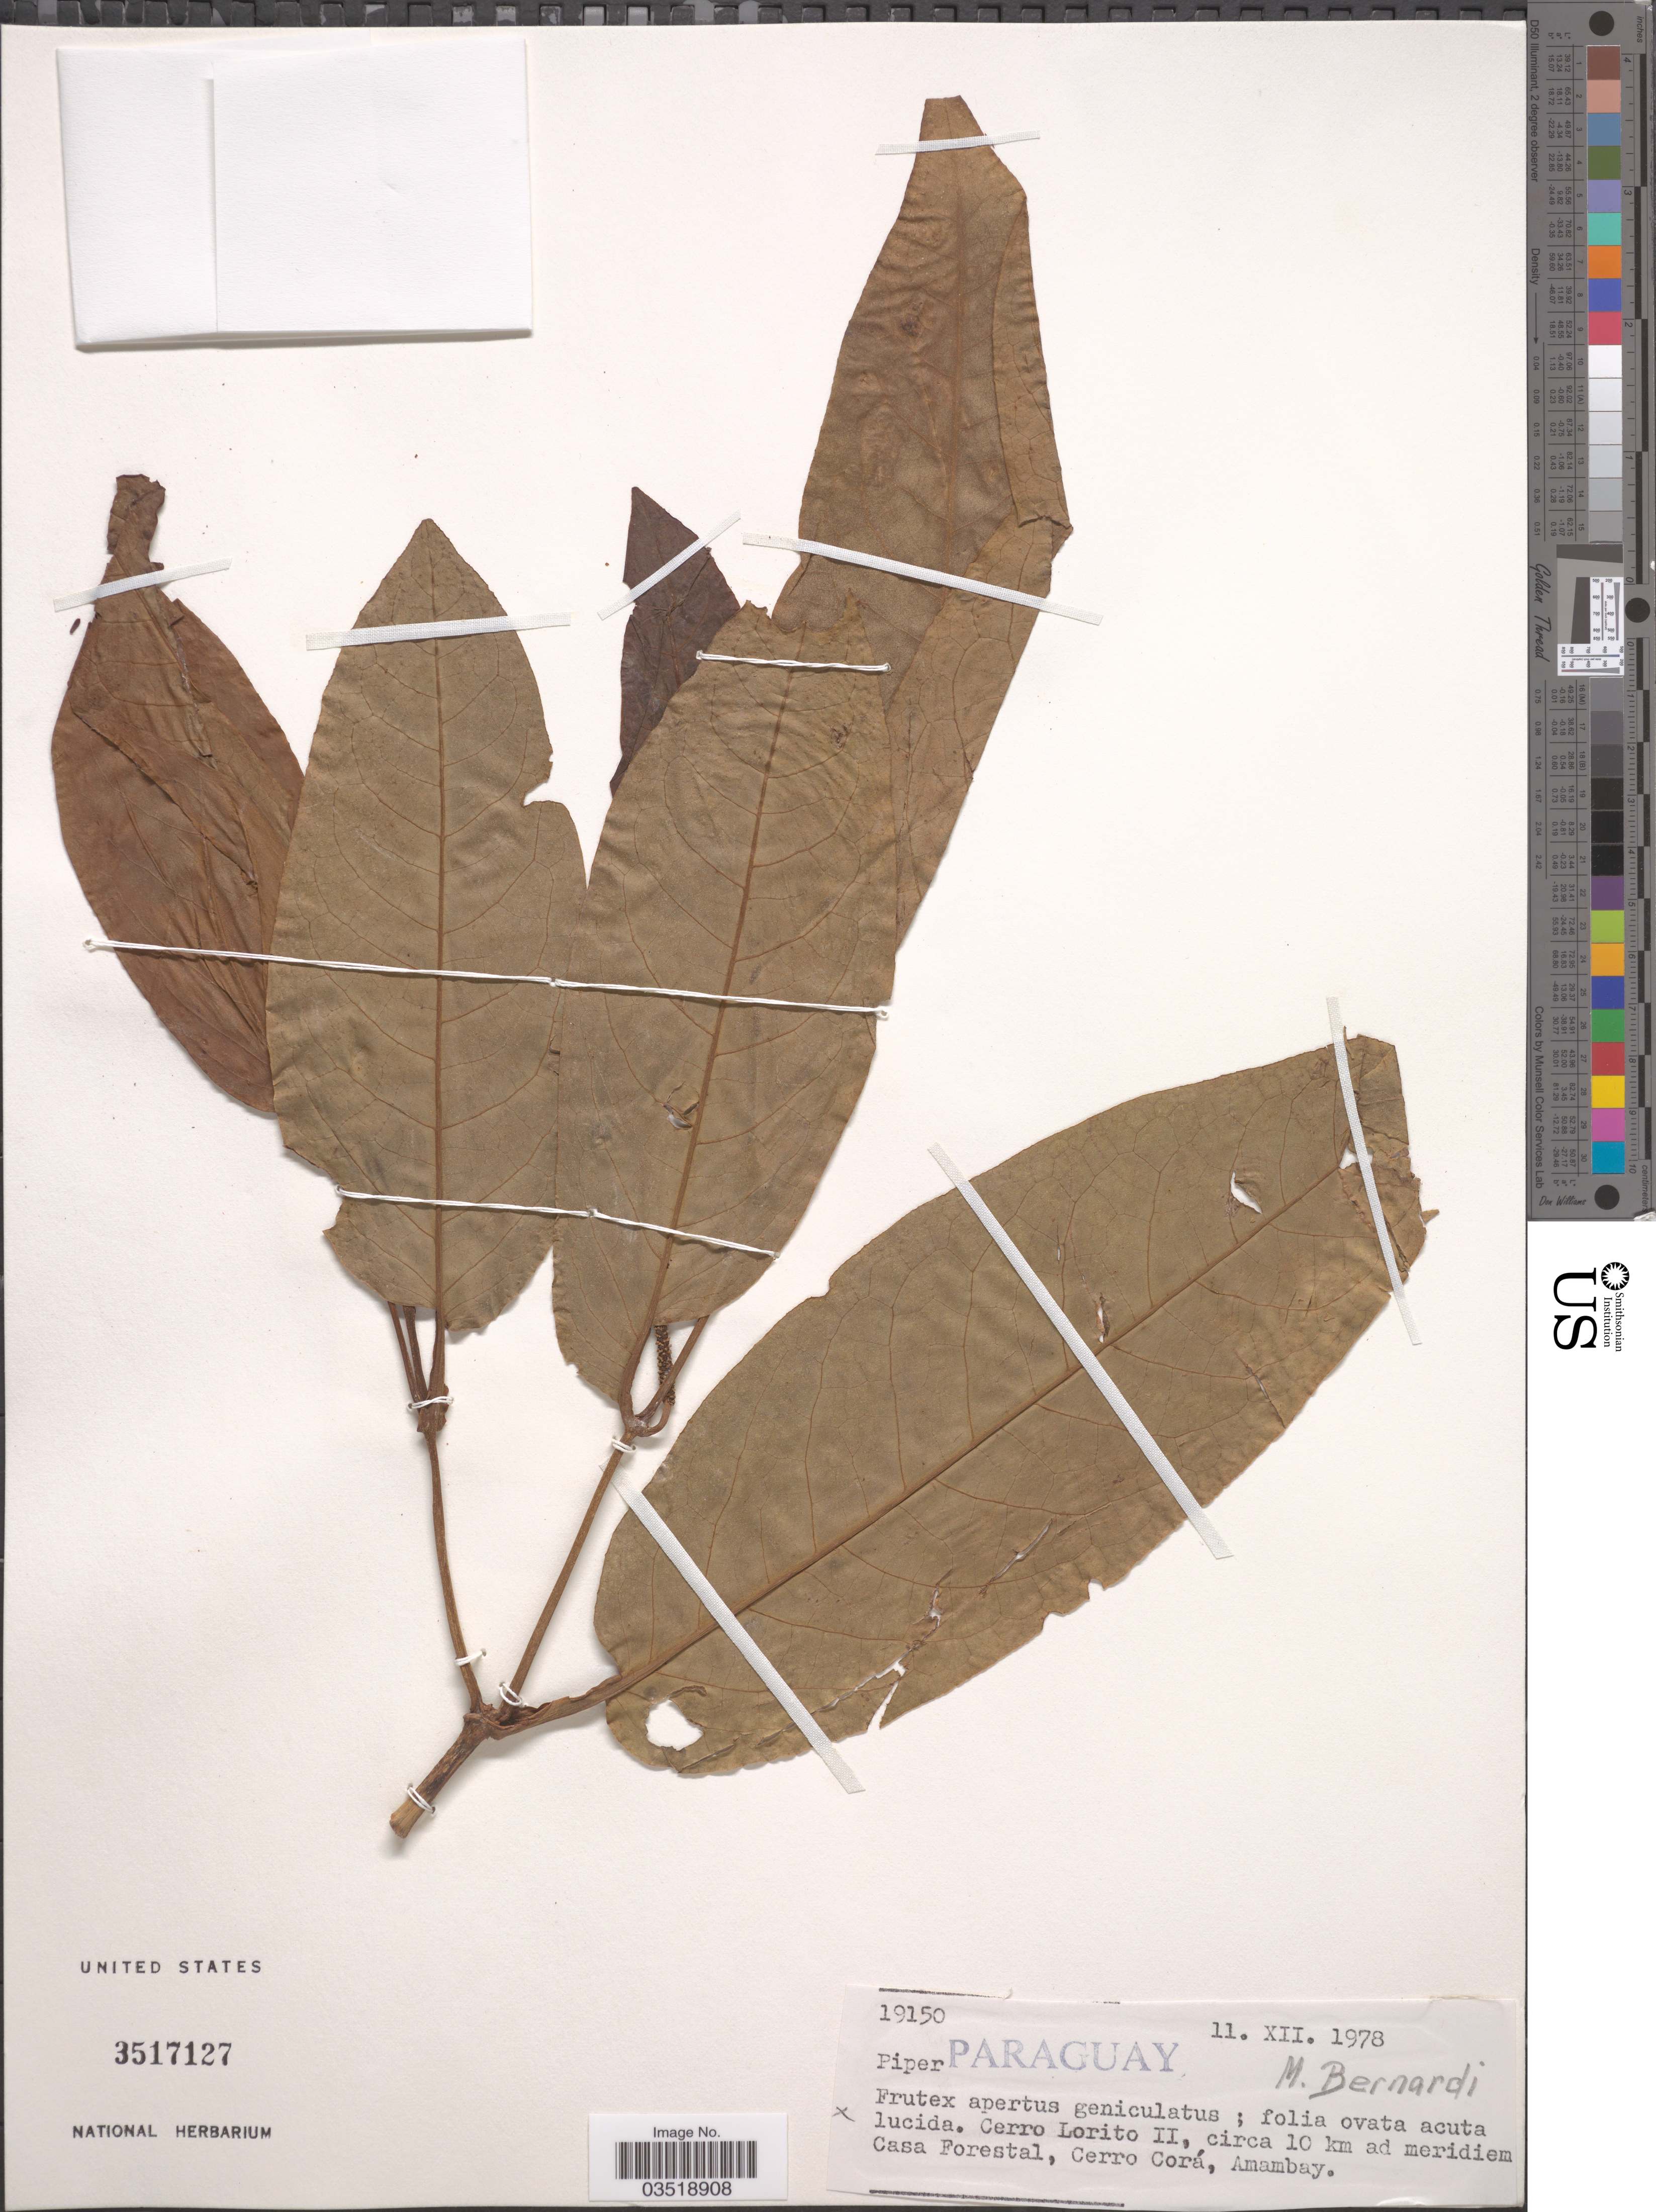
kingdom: Plantae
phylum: Tracheophyta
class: Magnoliopsida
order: Piperales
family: Piperaceae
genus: Piper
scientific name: Piper sp.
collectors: M. Bernardi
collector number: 19150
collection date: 1978-12-11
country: Paraguay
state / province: Amambay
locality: Cerro Lorito II, circa 10 km ad meridiem Casa Forestal, Cerro Corá.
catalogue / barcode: US 3517127